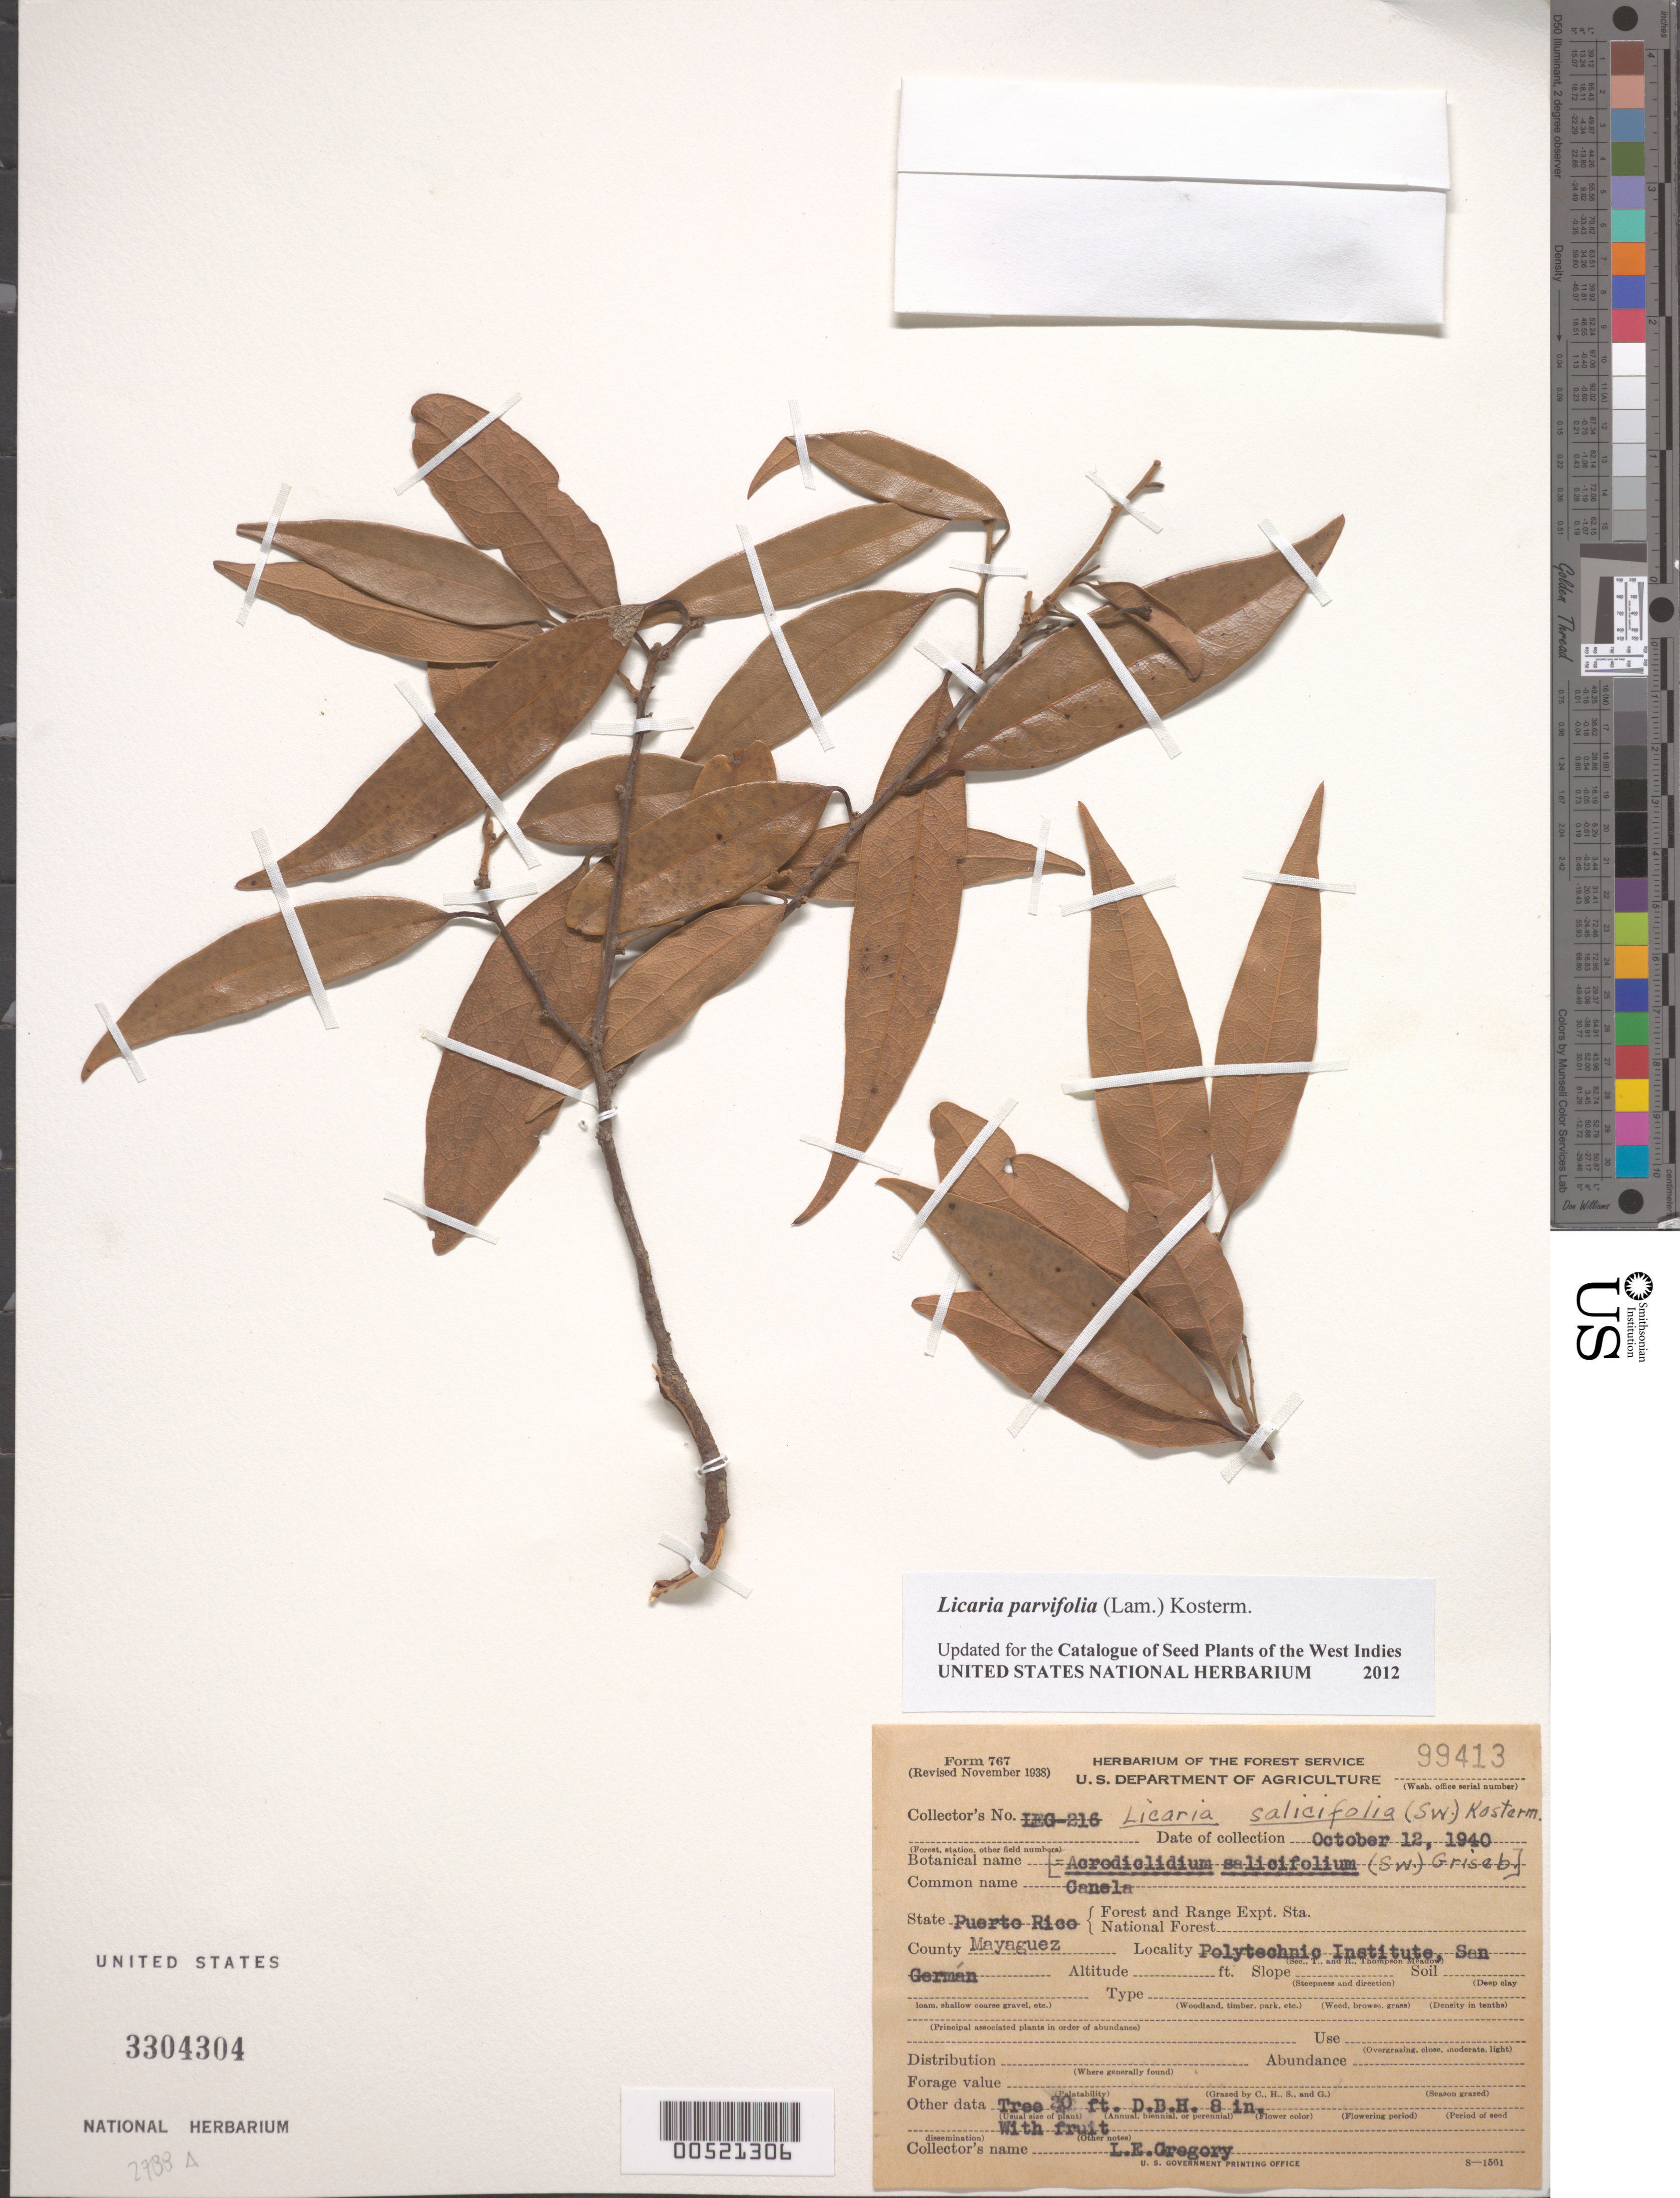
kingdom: Plantae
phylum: Tracheophyta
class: Magnoliopsida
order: Laurales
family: Lauraceae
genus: Licaria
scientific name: Licaria salicifolia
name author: (Sw.) Kosterm.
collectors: L. E. Gregory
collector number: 216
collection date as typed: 12 Oct 1940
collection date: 1940-10-12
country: Puerto Rico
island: Greater Antilles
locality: Mayaguez: Polytechnic Institute, San Germán.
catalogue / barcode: US 3304304